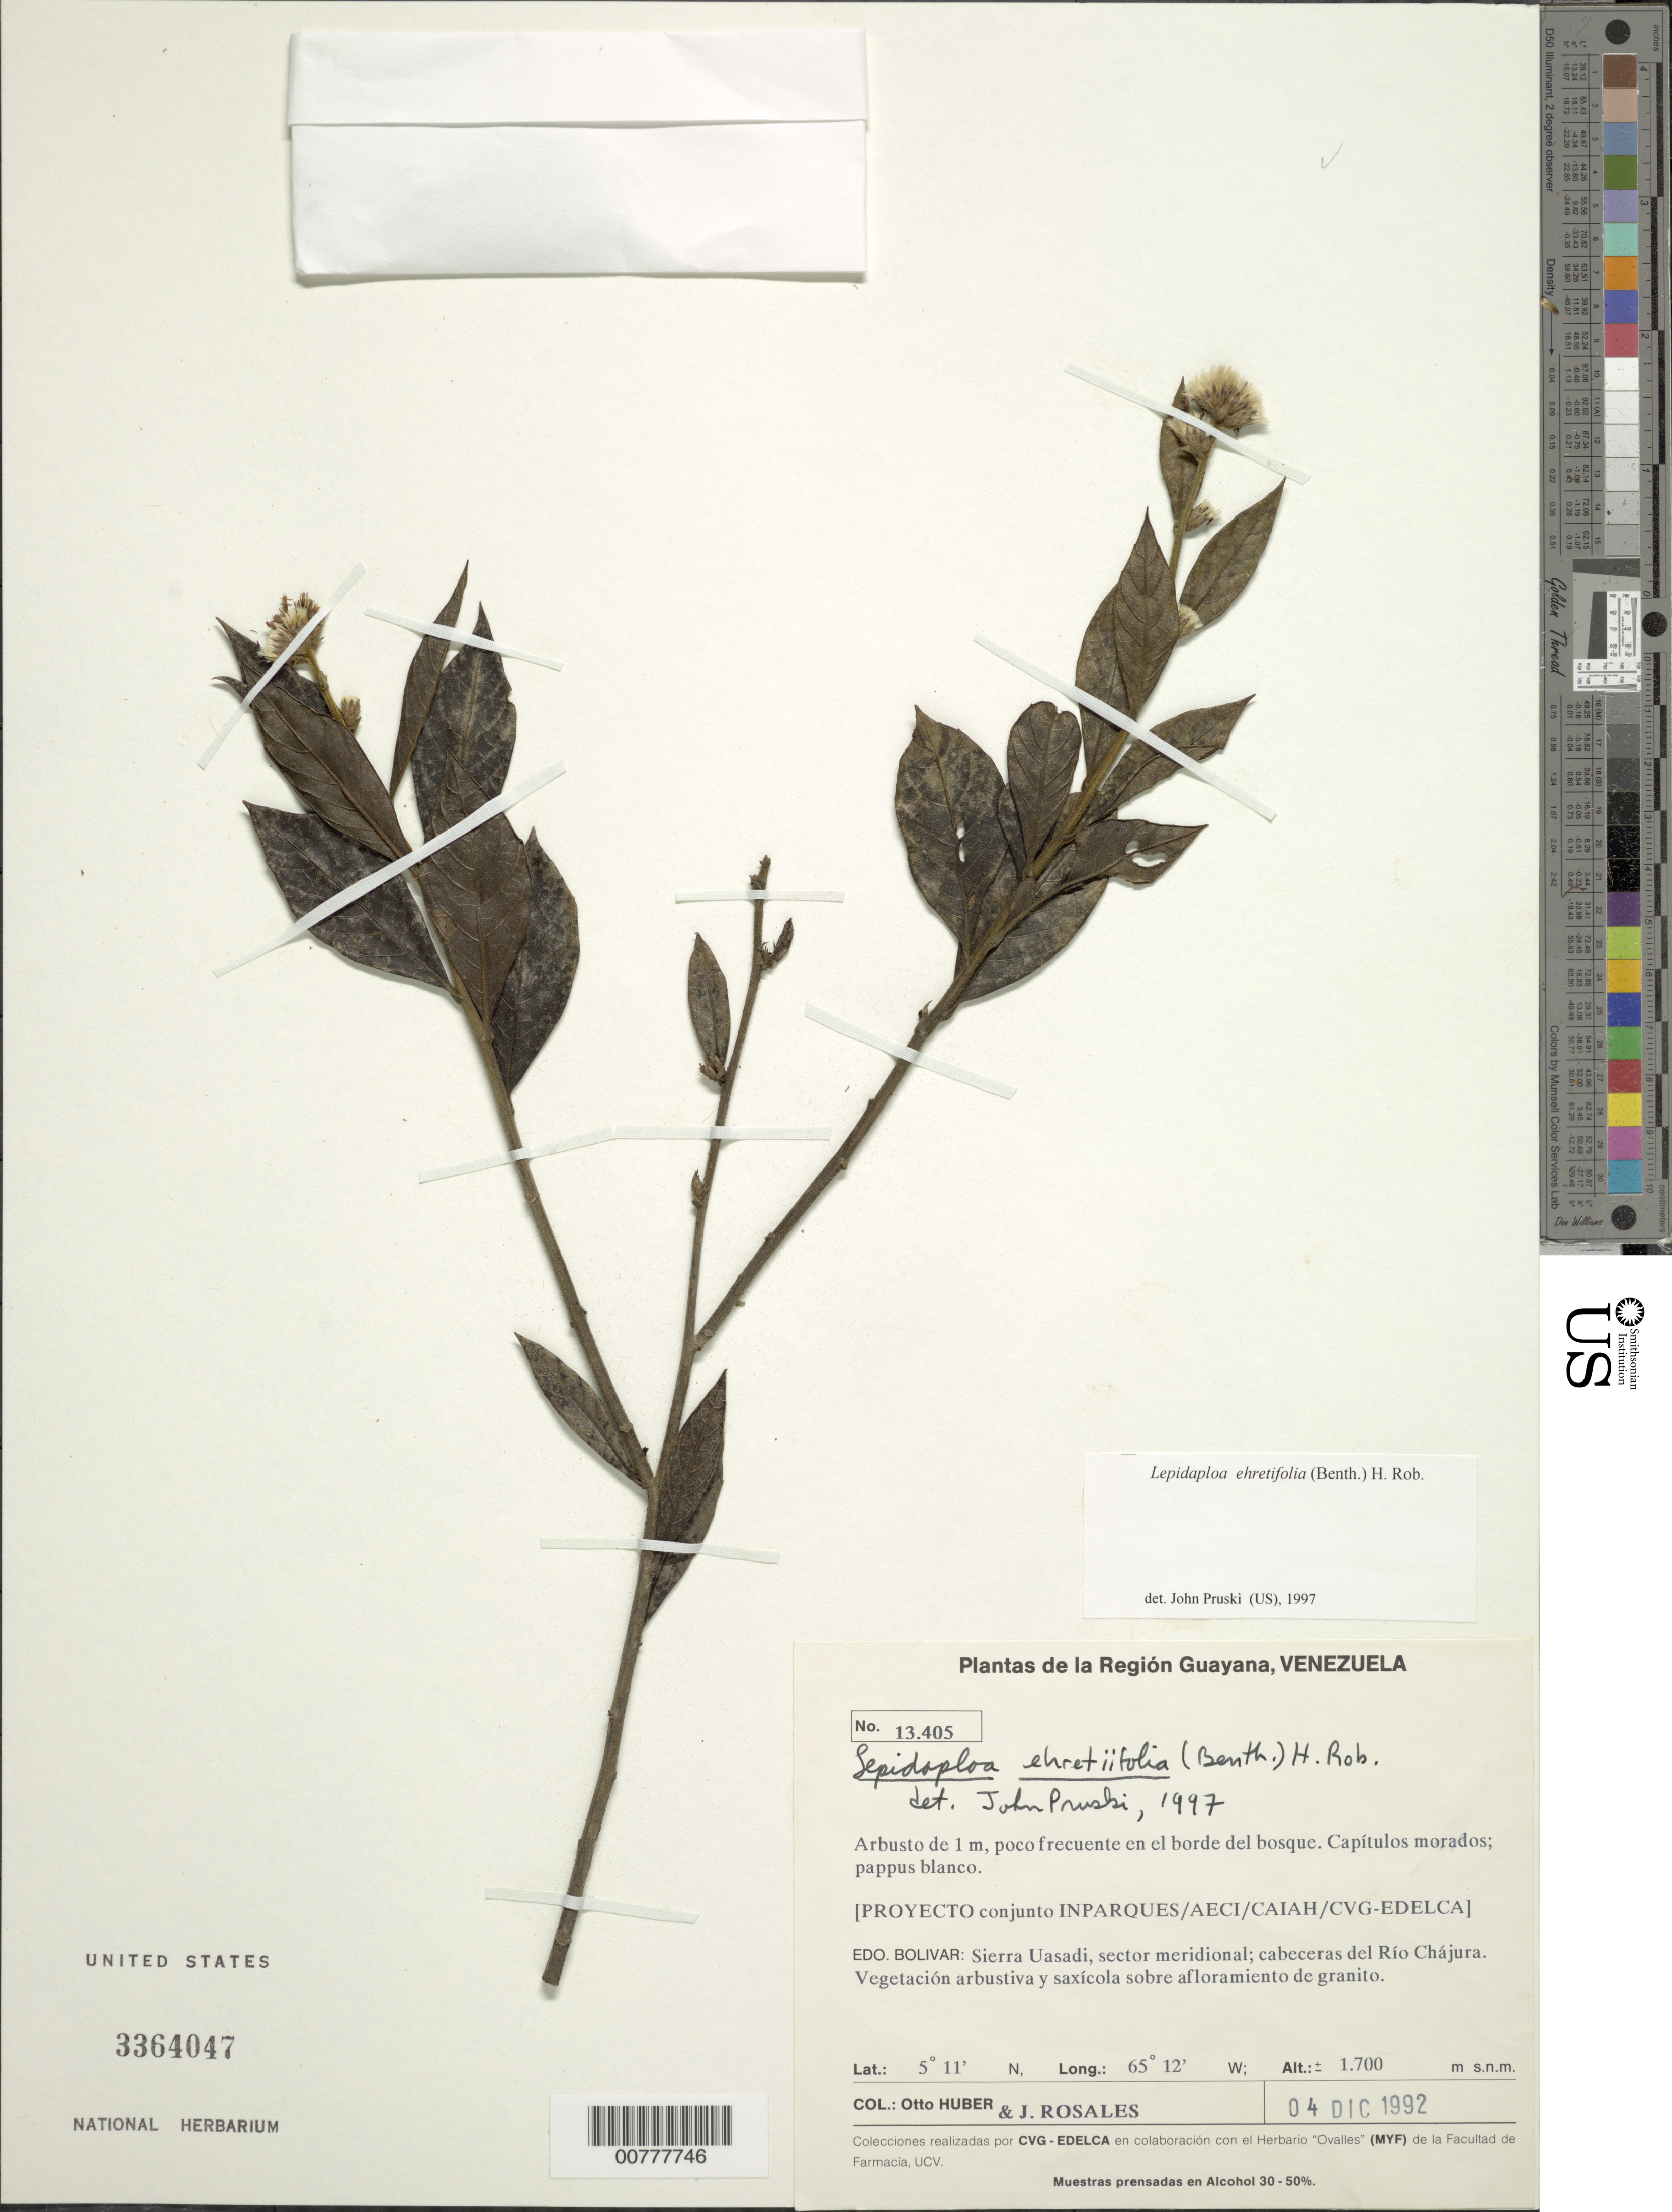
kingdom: Plantae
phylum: Tracheophyta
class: Magnoliopsida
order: Asterales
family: Asteraceae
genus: Lepidaploa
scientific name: Lepidaploa ehretiifolia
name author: (Benth.) H. Rob.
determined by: Pruski, J. F.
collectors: O. Huber & J. Rosales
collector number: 13405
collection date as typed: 4-Dec-92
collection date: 1992-12-04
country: Venezuela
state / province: Bolívar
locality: Sierra Uasadi, sector meridional; cabeceras del Río Chajura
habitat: Vegetación arbustiva y saxicola sobre afloramiento de granito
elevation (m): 1700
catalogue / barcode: US 3364047